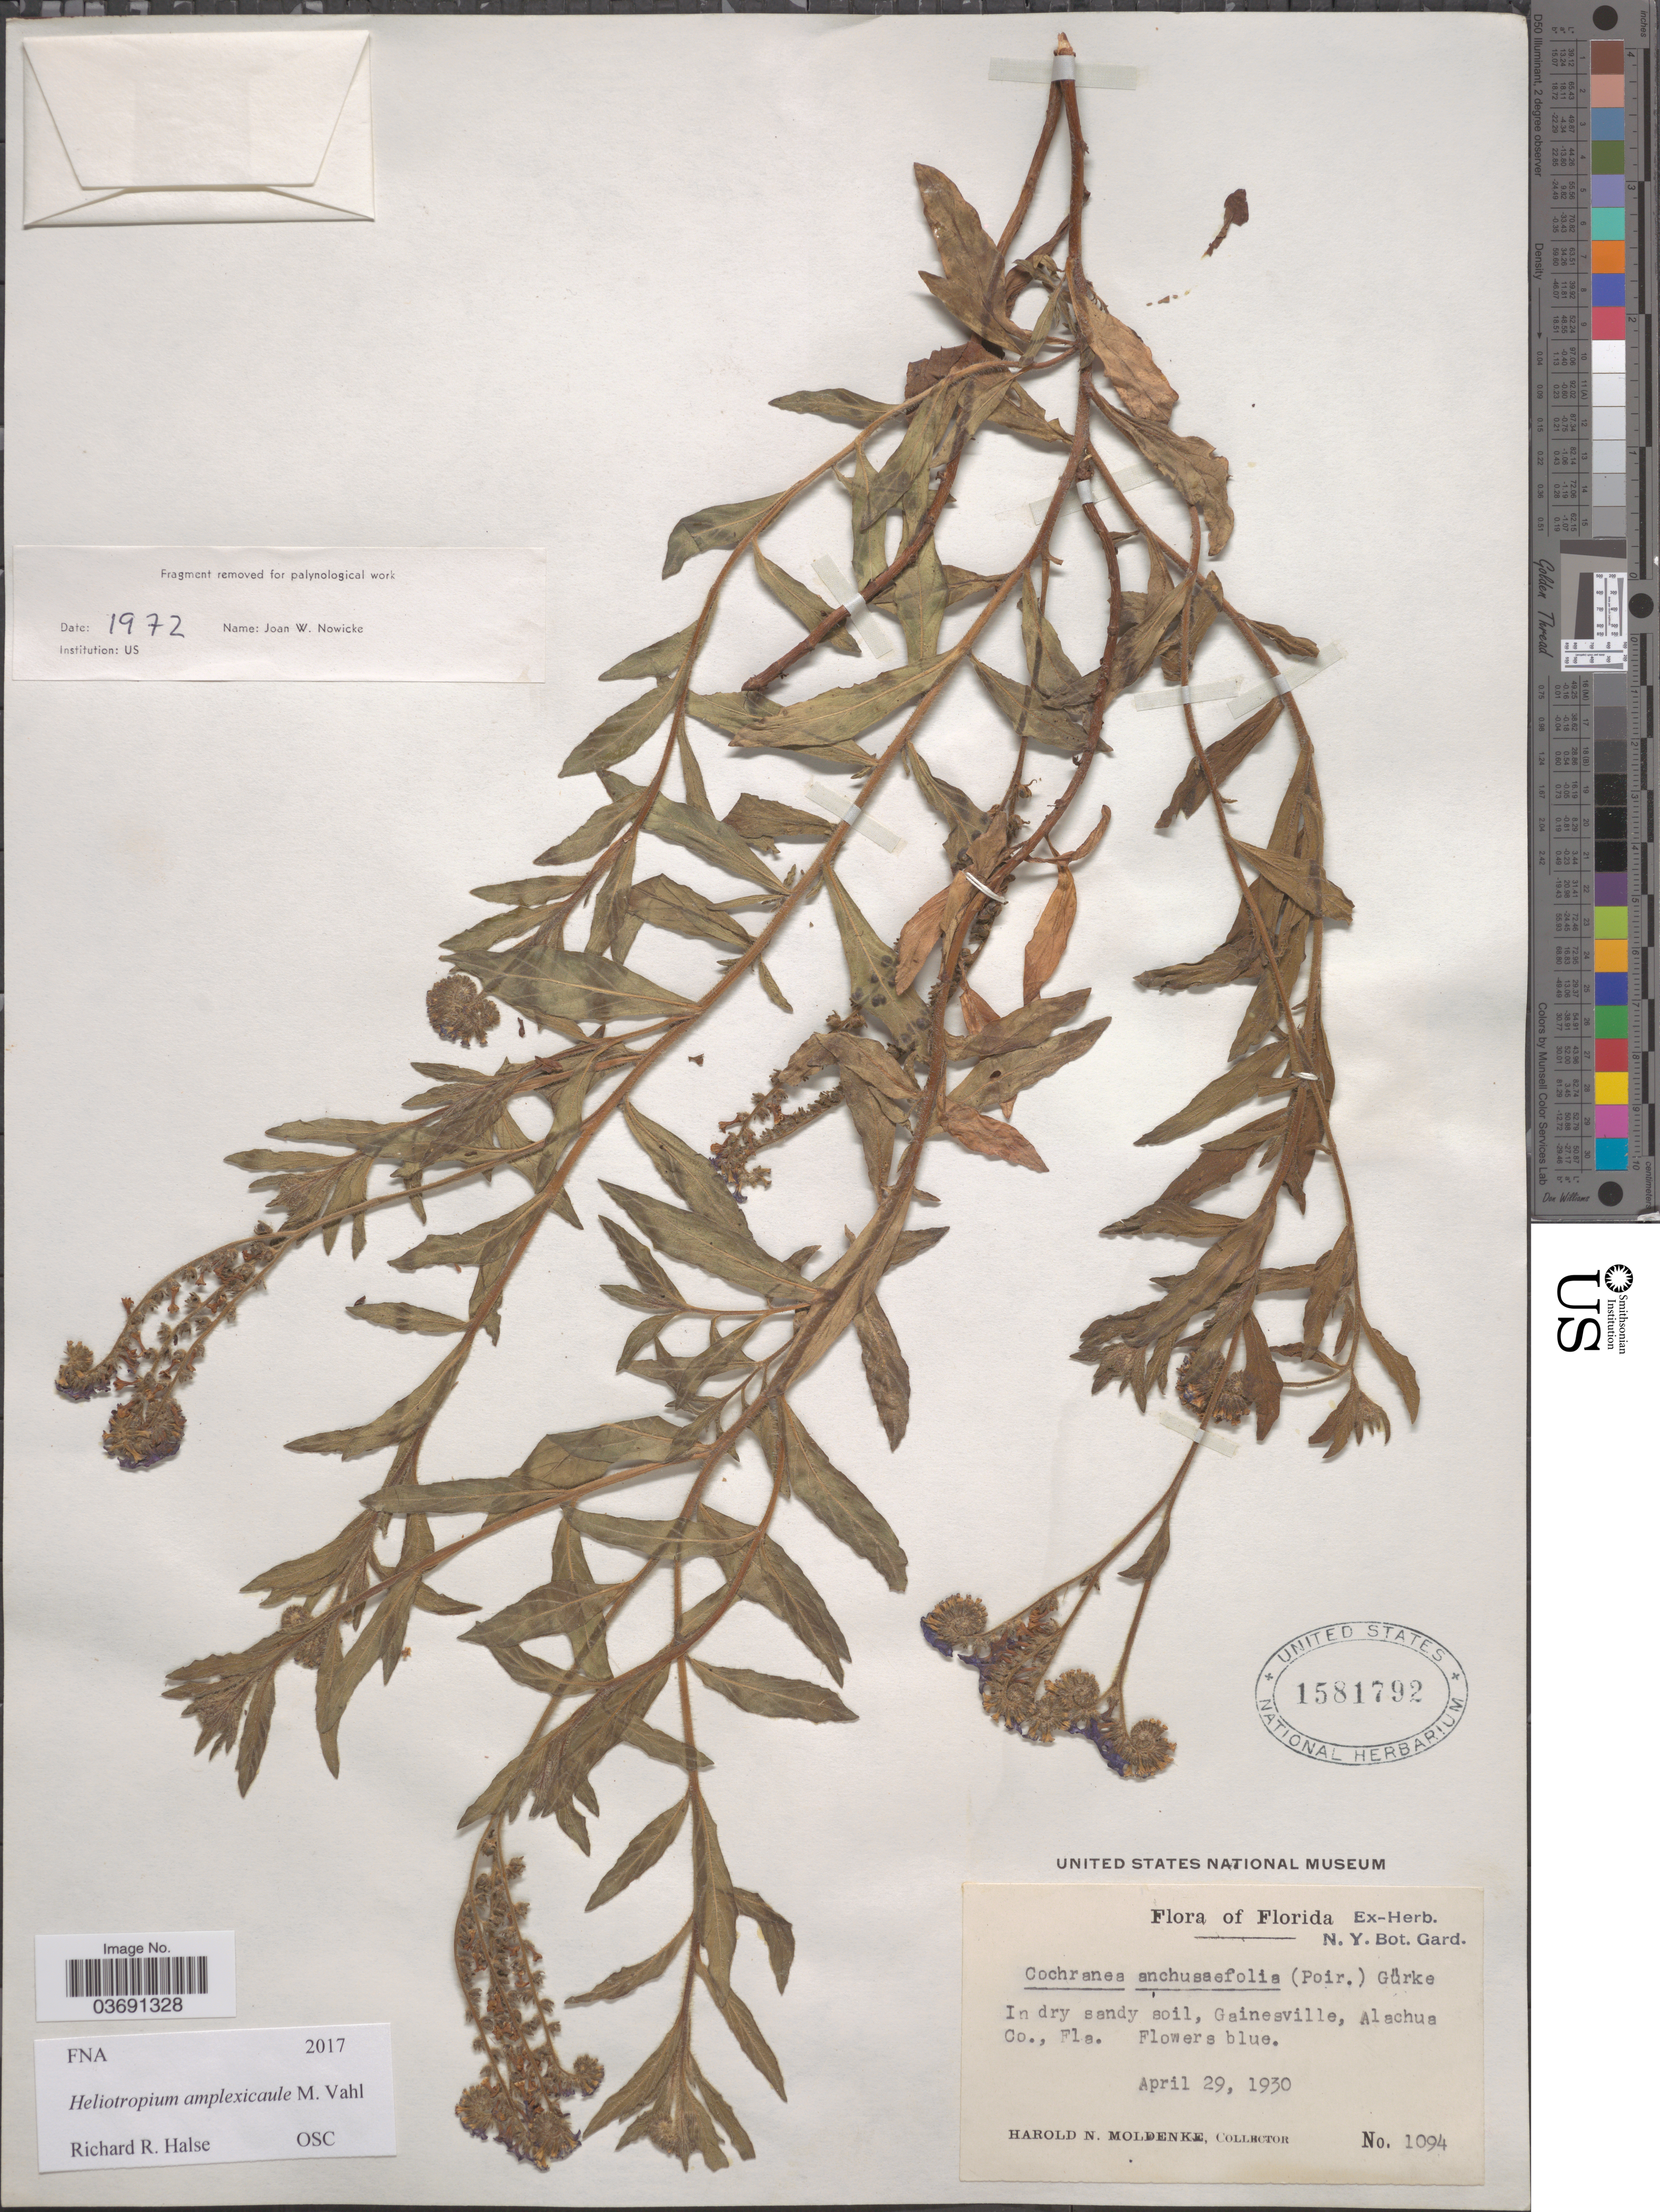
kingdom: Plantae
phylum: Tracheophyta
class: Magnoliopsida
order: Boraginales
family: Heliotropiaceae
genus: Heliotropium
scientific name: Heliotropium amplexicaule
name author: Vahl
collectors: H. N. Moldenke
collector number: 1094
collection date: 1930-04-29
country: United States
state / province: Florida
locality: Gainesville, Alachua Co.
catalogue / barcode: US 1581792